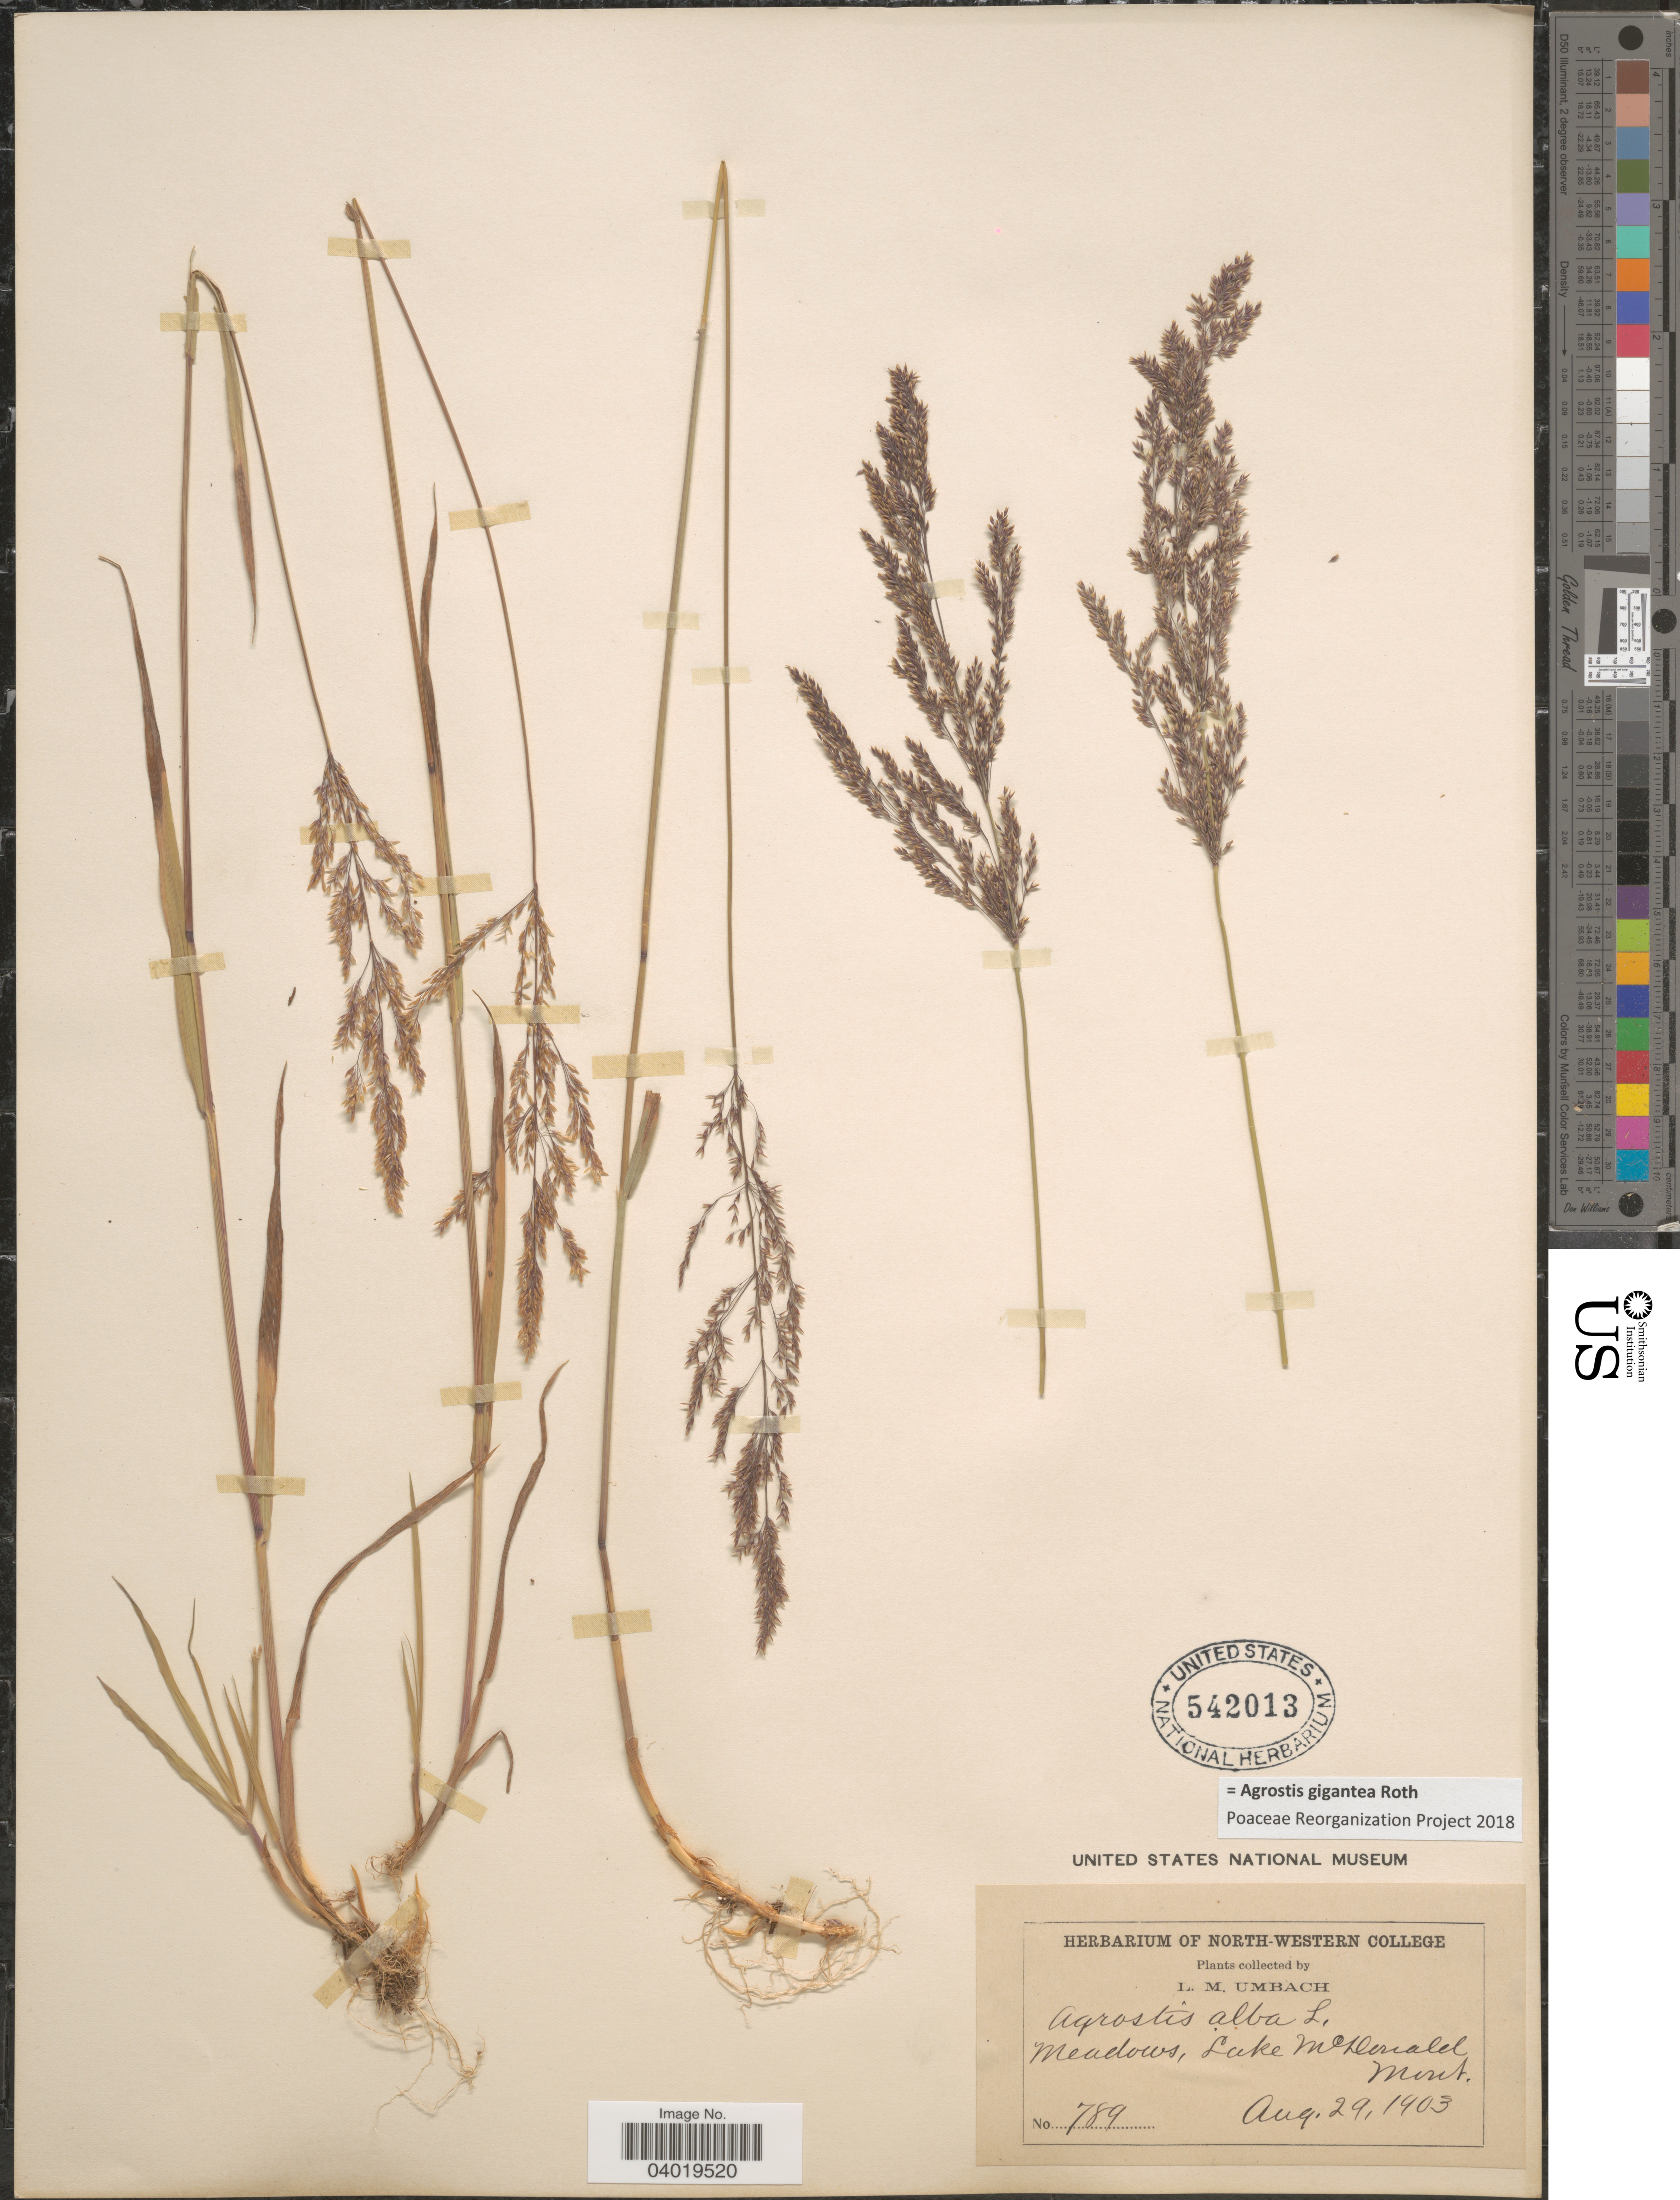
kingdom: Plantae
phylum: Tracheophyta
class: Liliopsida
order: Poales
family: Poaceae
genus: Agrostis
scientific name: Agrostis gigantea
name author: Roth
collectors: L. M. Umbach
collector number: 789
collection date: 1903-08-29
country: United States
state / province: Montana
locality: Meadows, Lake McDonald.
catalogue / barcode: US 542013